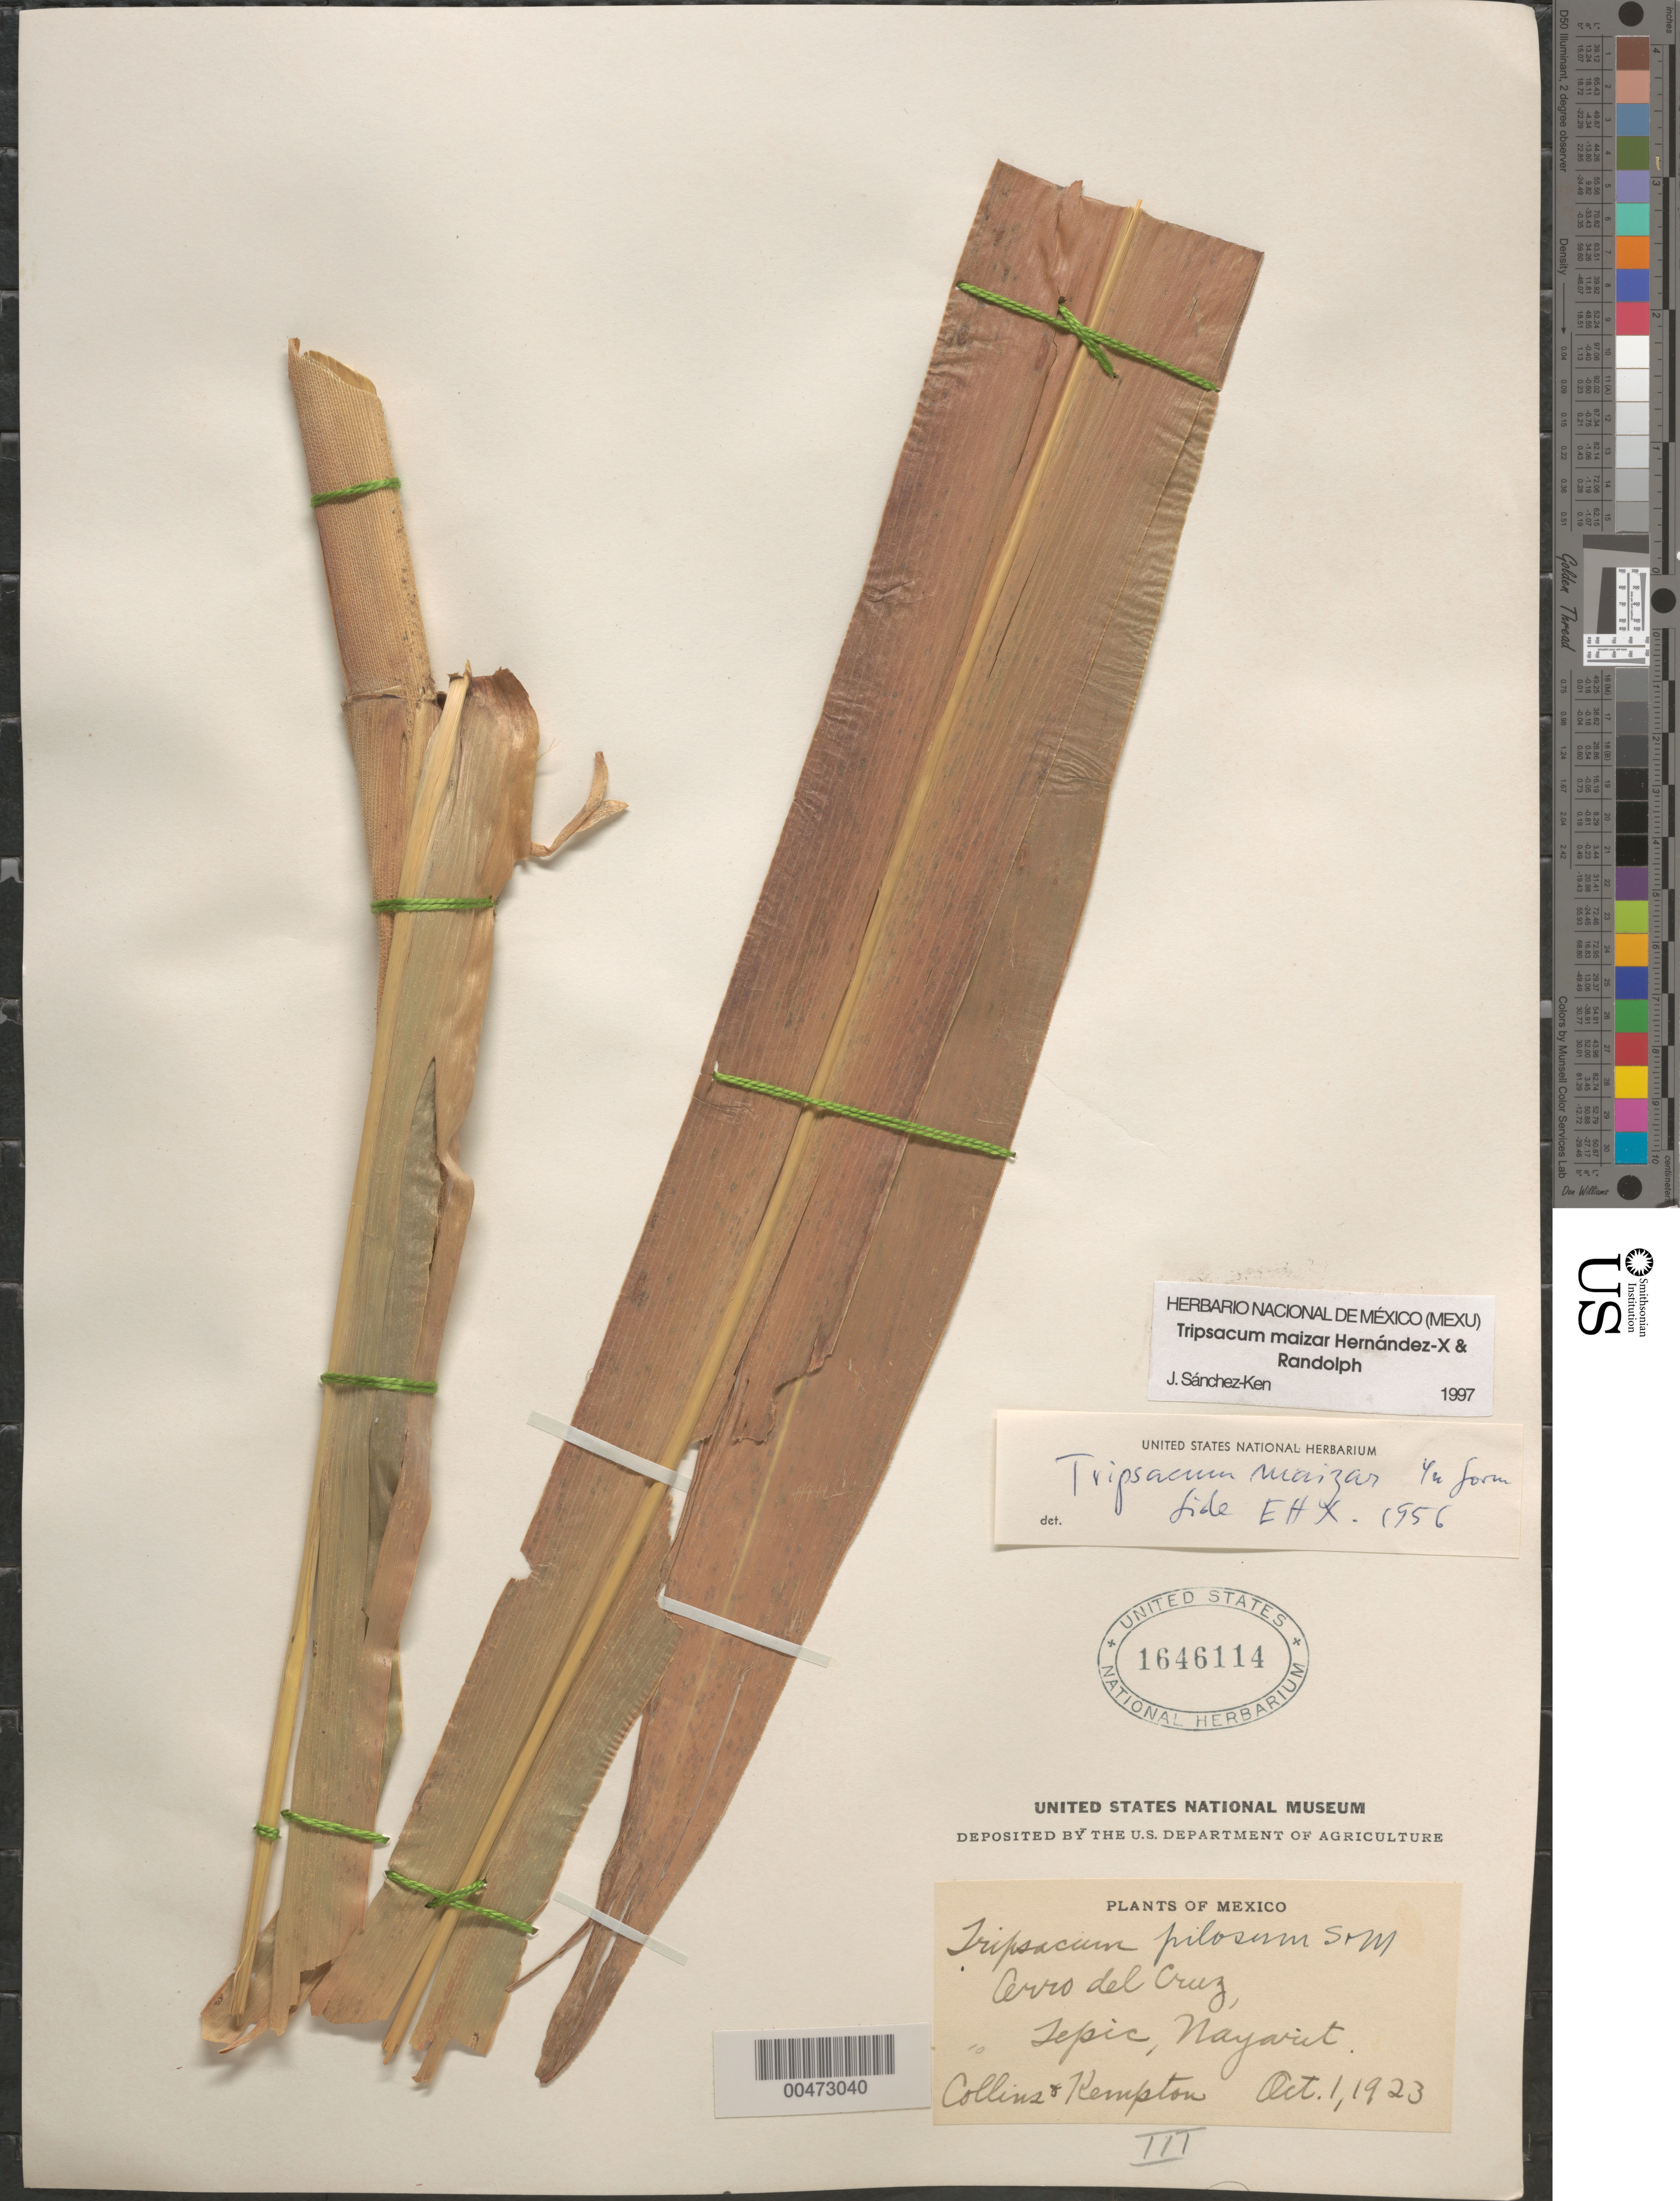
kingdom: Plantae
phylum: Tracheophyta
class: Liliopsida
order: Poales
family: Poaceae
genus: Tripsacum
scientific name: Tripsacum maizar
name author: Hern.-Xol. & Randolph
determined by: Hernández-Xolocotzi, E. I.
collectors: -. Collins & -. Kempton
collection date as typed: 1 Oct 1923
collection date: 1923-10-01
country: Mexico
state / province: Nayarit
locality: Cerro del Cruz, Tepic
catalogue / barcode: US 1646114